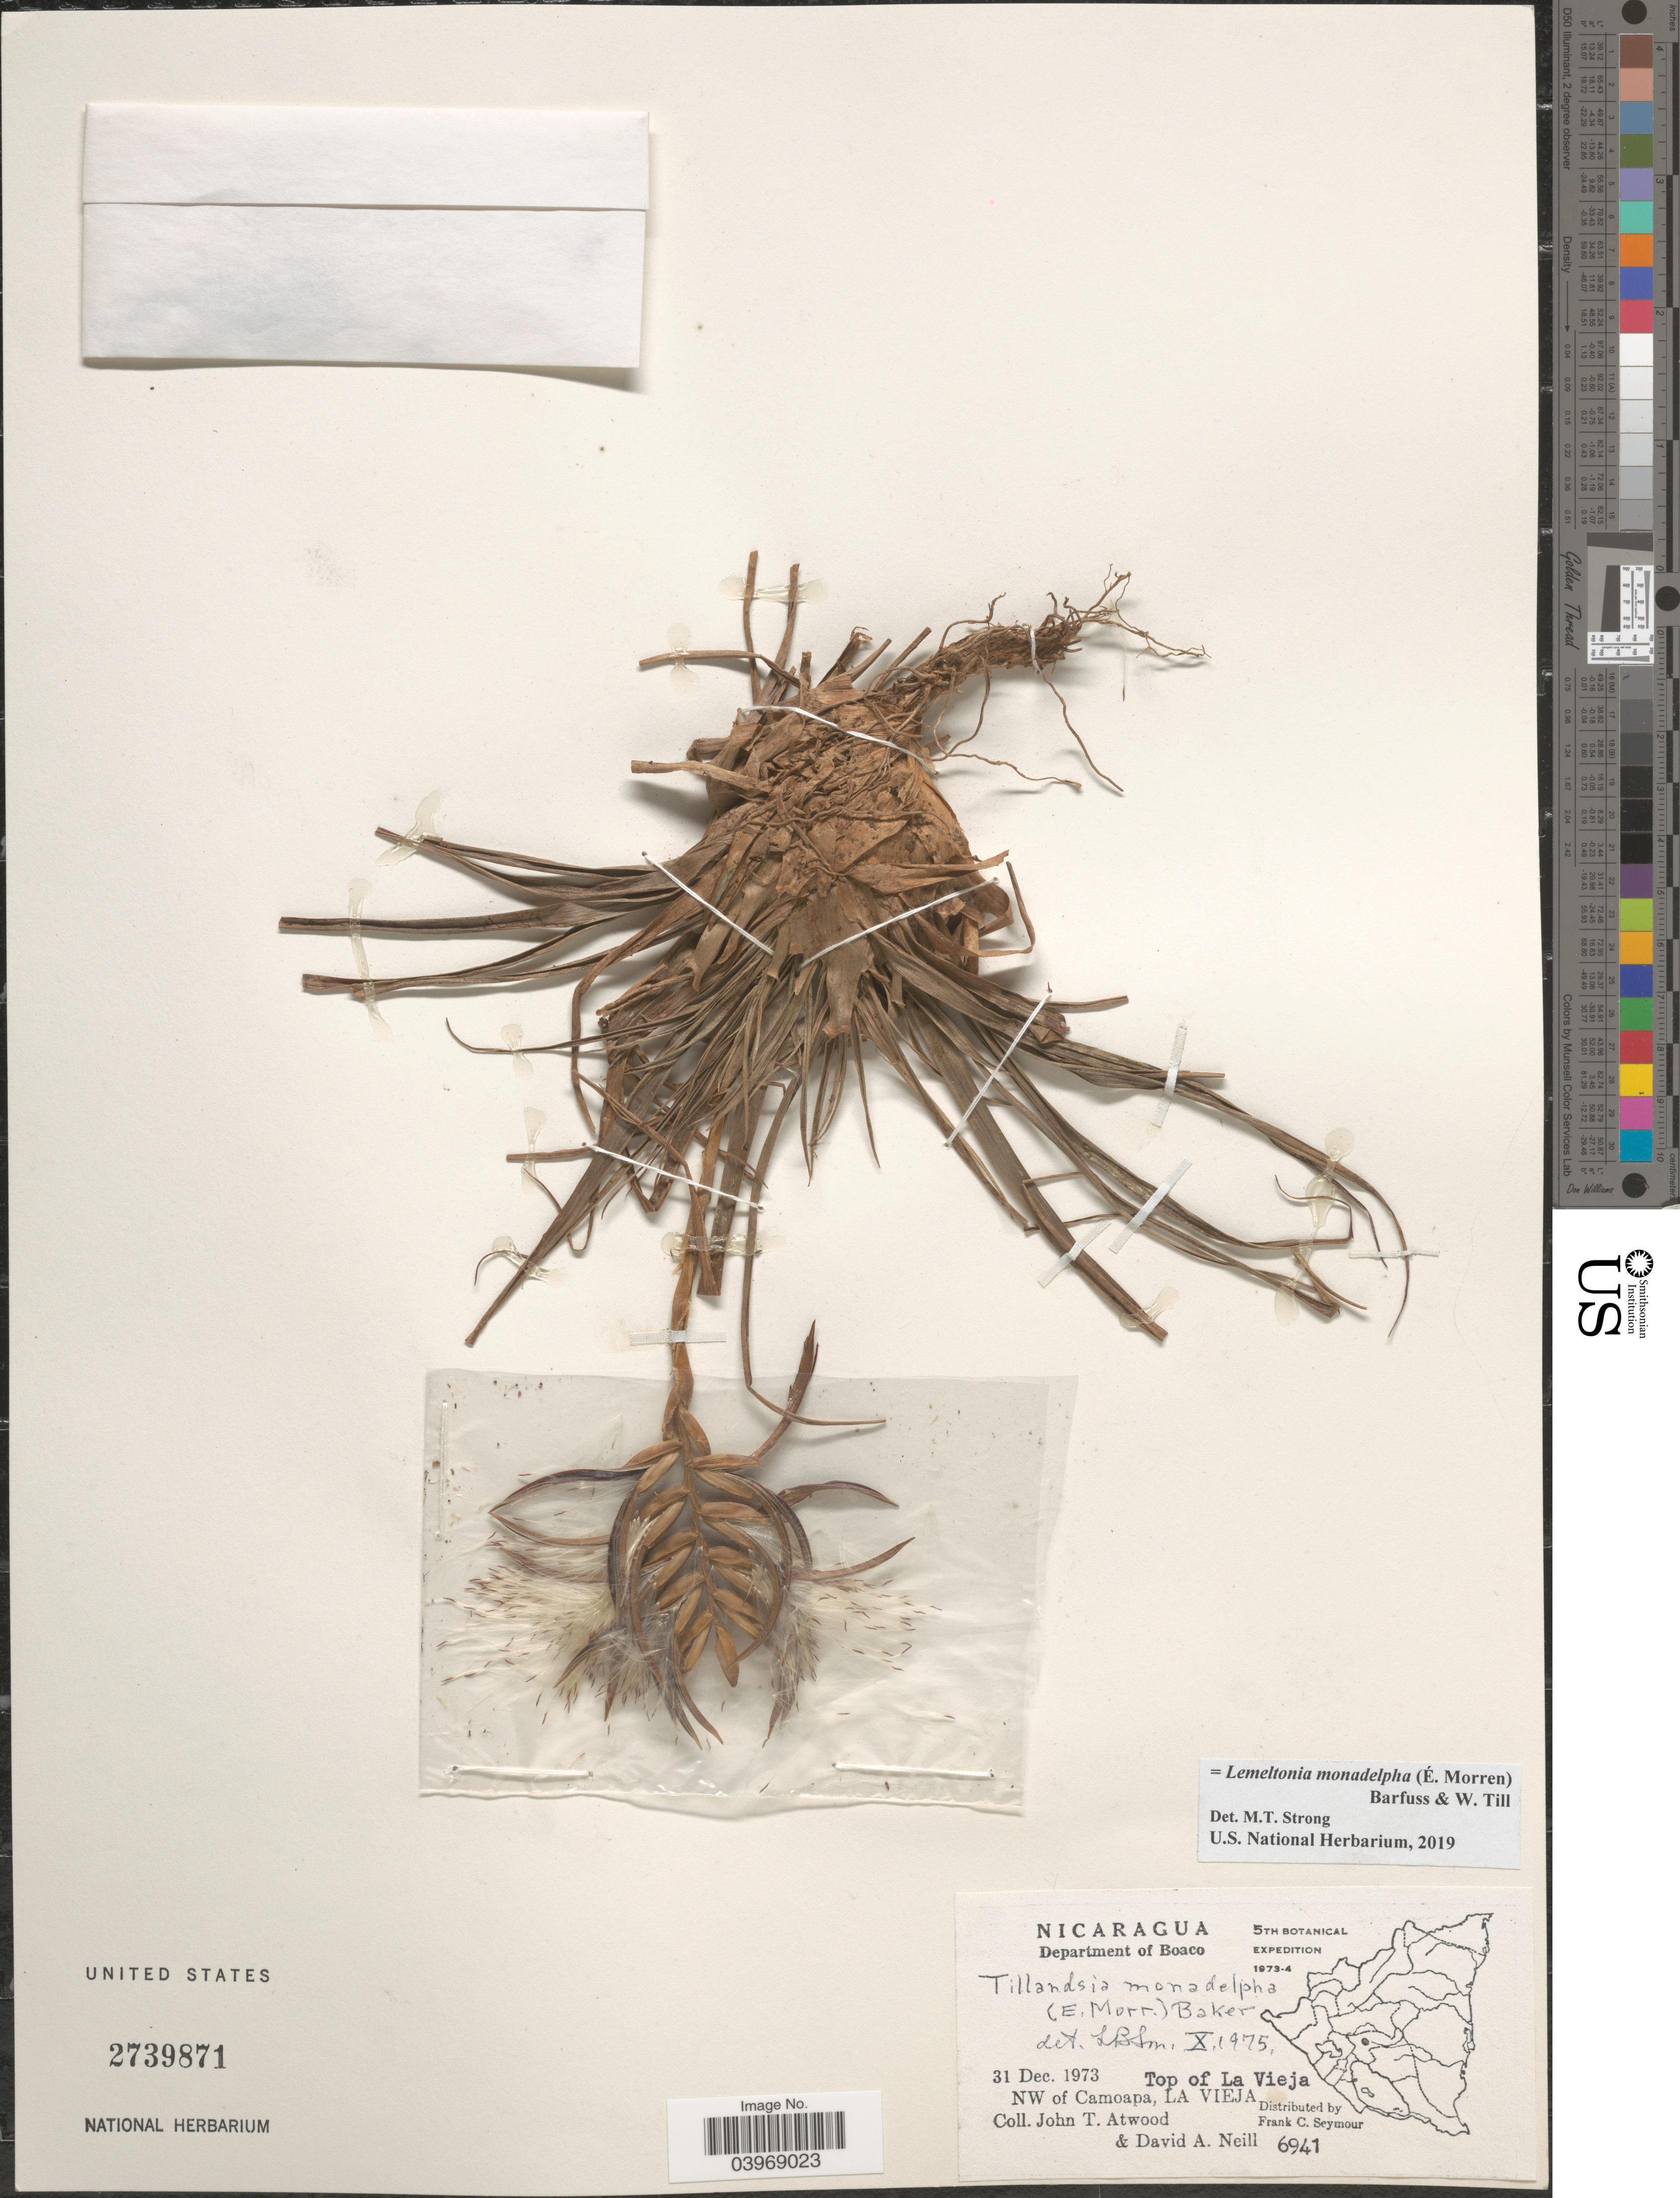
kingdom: Plantae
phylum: Tracheophyta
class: Liliopsida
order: Poales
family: Bromeliaceae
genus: Lemeltonia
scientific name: Lemeltonia monadelpha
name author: (É. Morren) Barfuss & W. Till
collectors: J. T. Atwood & D. A. Neill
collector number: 6941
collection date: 1973-12-31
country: Nicaragua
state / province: Boaco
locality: Department of Boaco. Top of La Vieja. NW of Camoapa, La Vieja.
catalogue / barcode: US 2739871